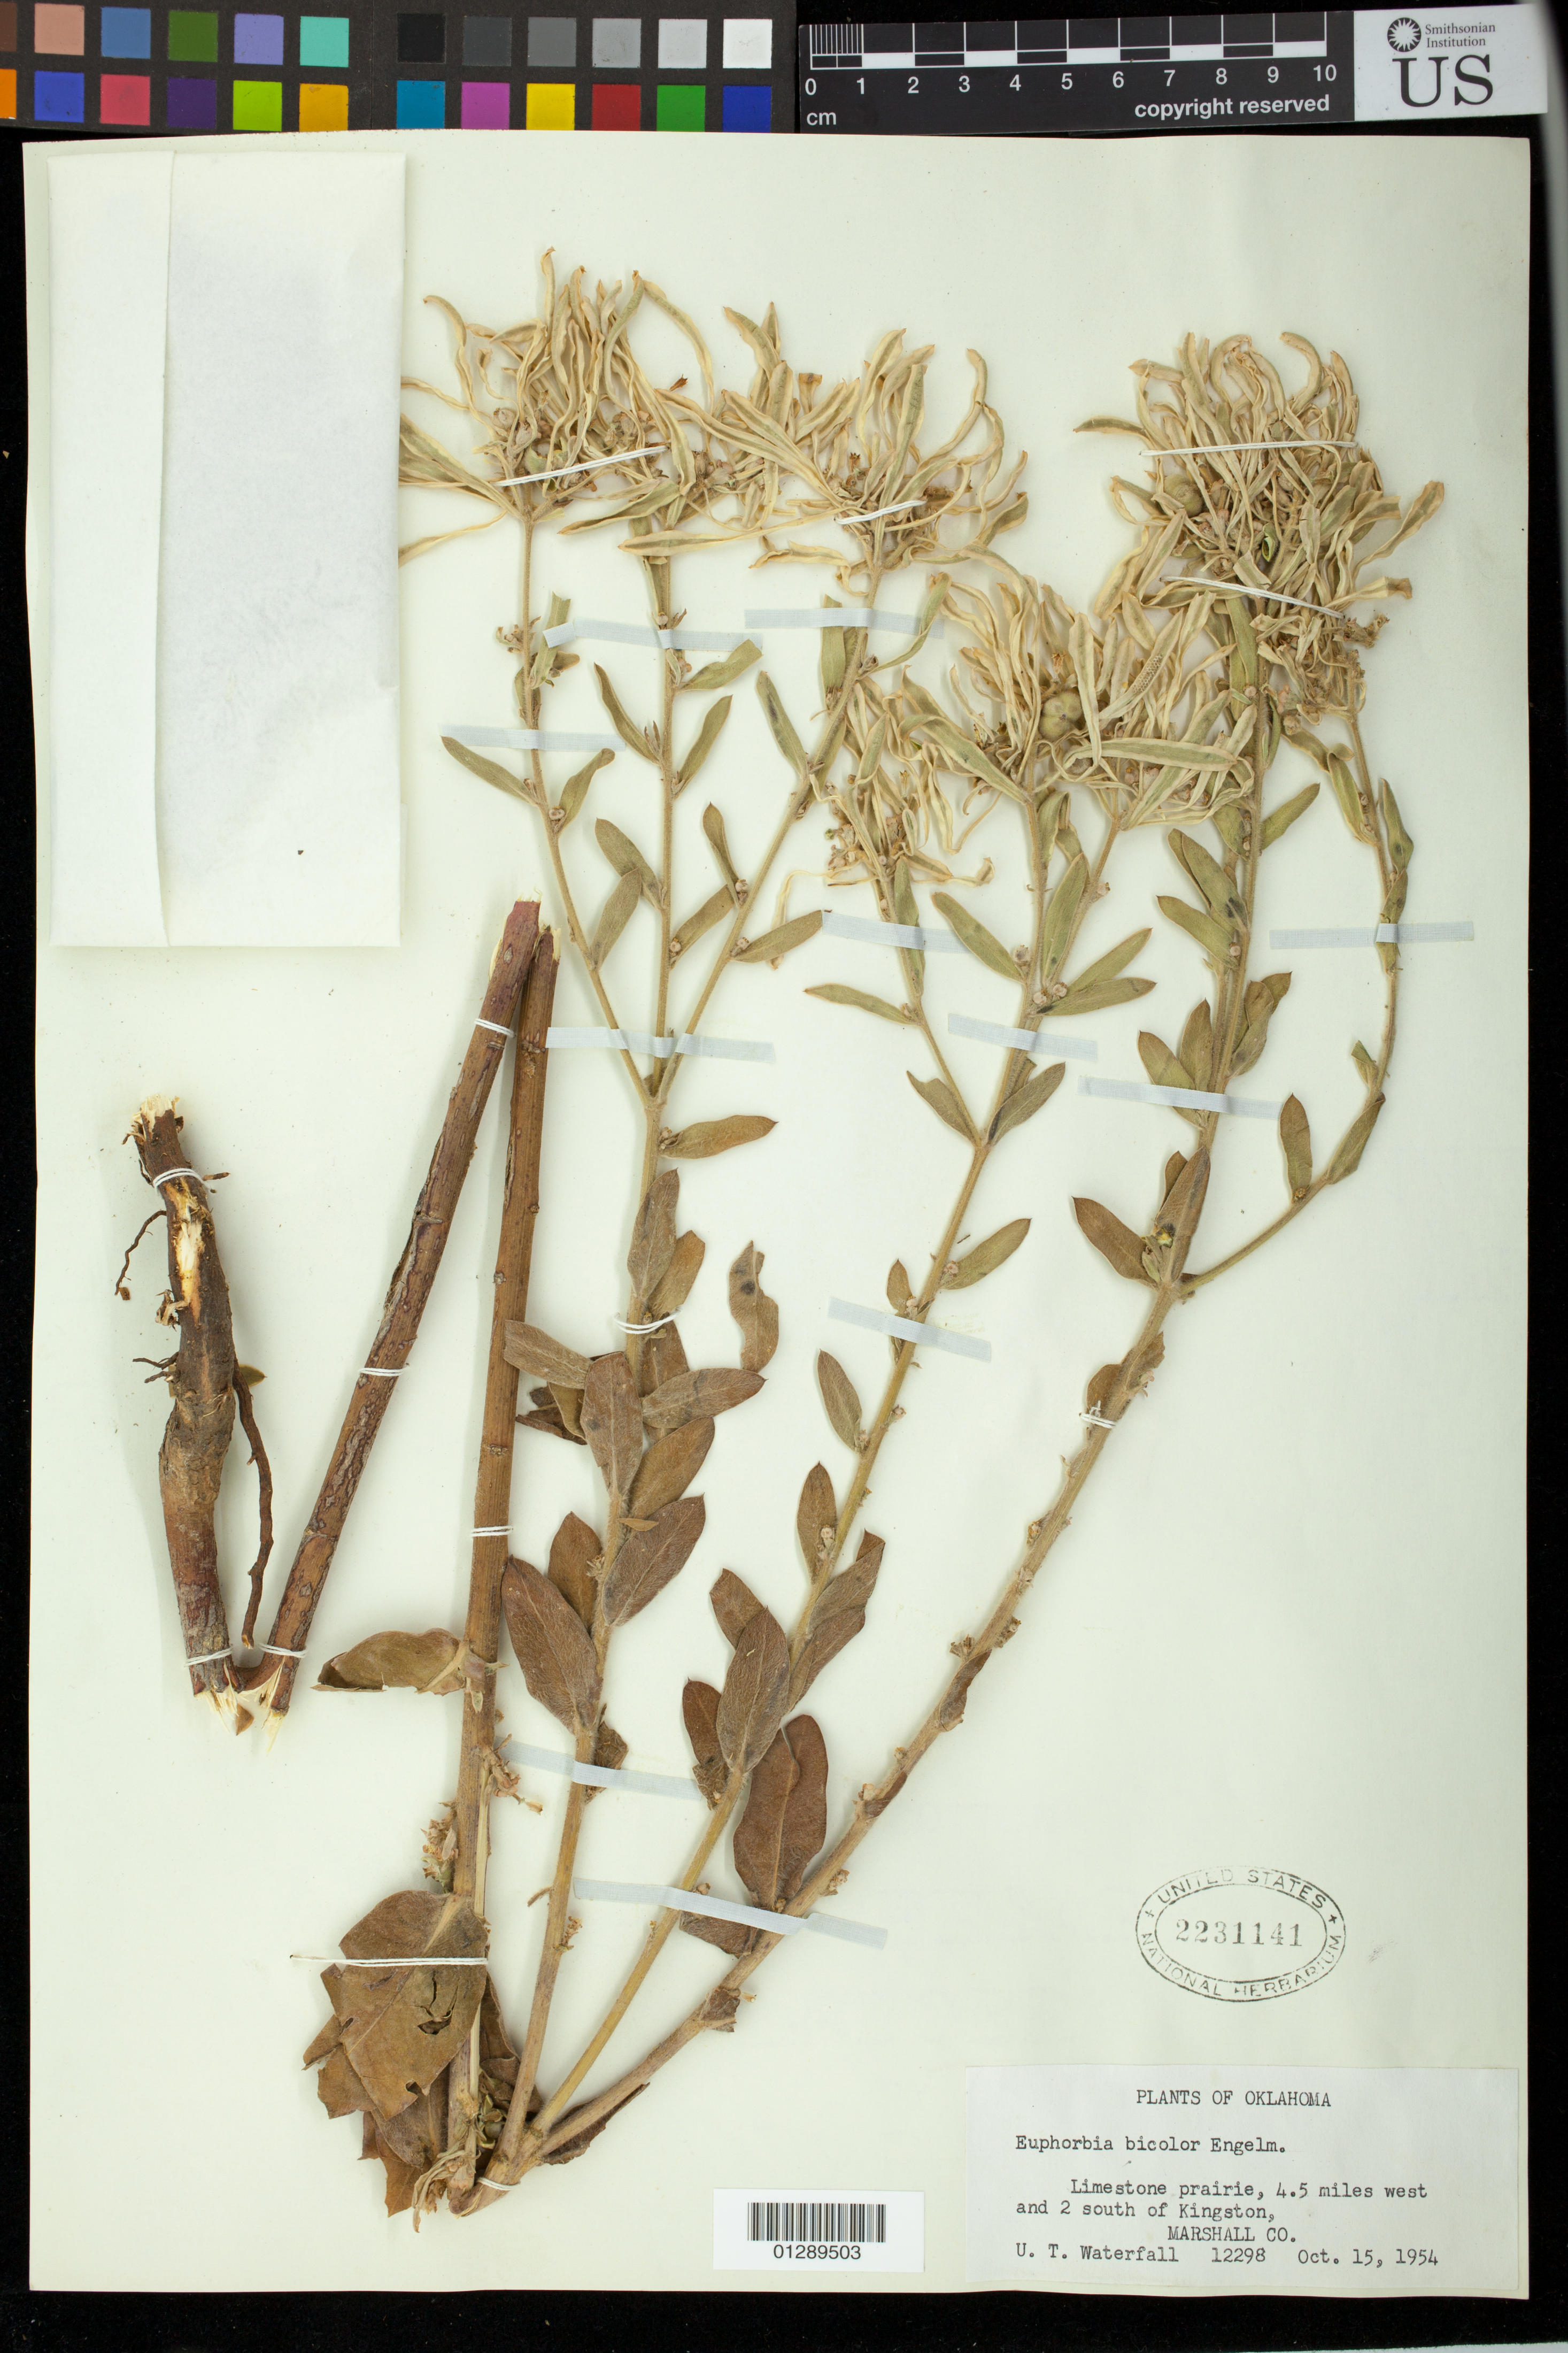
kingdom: Plantae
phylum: Tracheophyta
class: Magnoliopsida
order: Malpighiales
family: Euphorbiaceae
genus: Euphorbia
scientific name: Euphorbia bicolor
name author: Engelm. & A. Gray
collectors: U. T. Waterfall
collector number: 12298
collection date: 1954-10-15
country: United States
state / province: Oklahoma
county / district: Marshall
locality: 4.5 miles west and 2 south of Kingston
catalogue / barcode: US 2231141